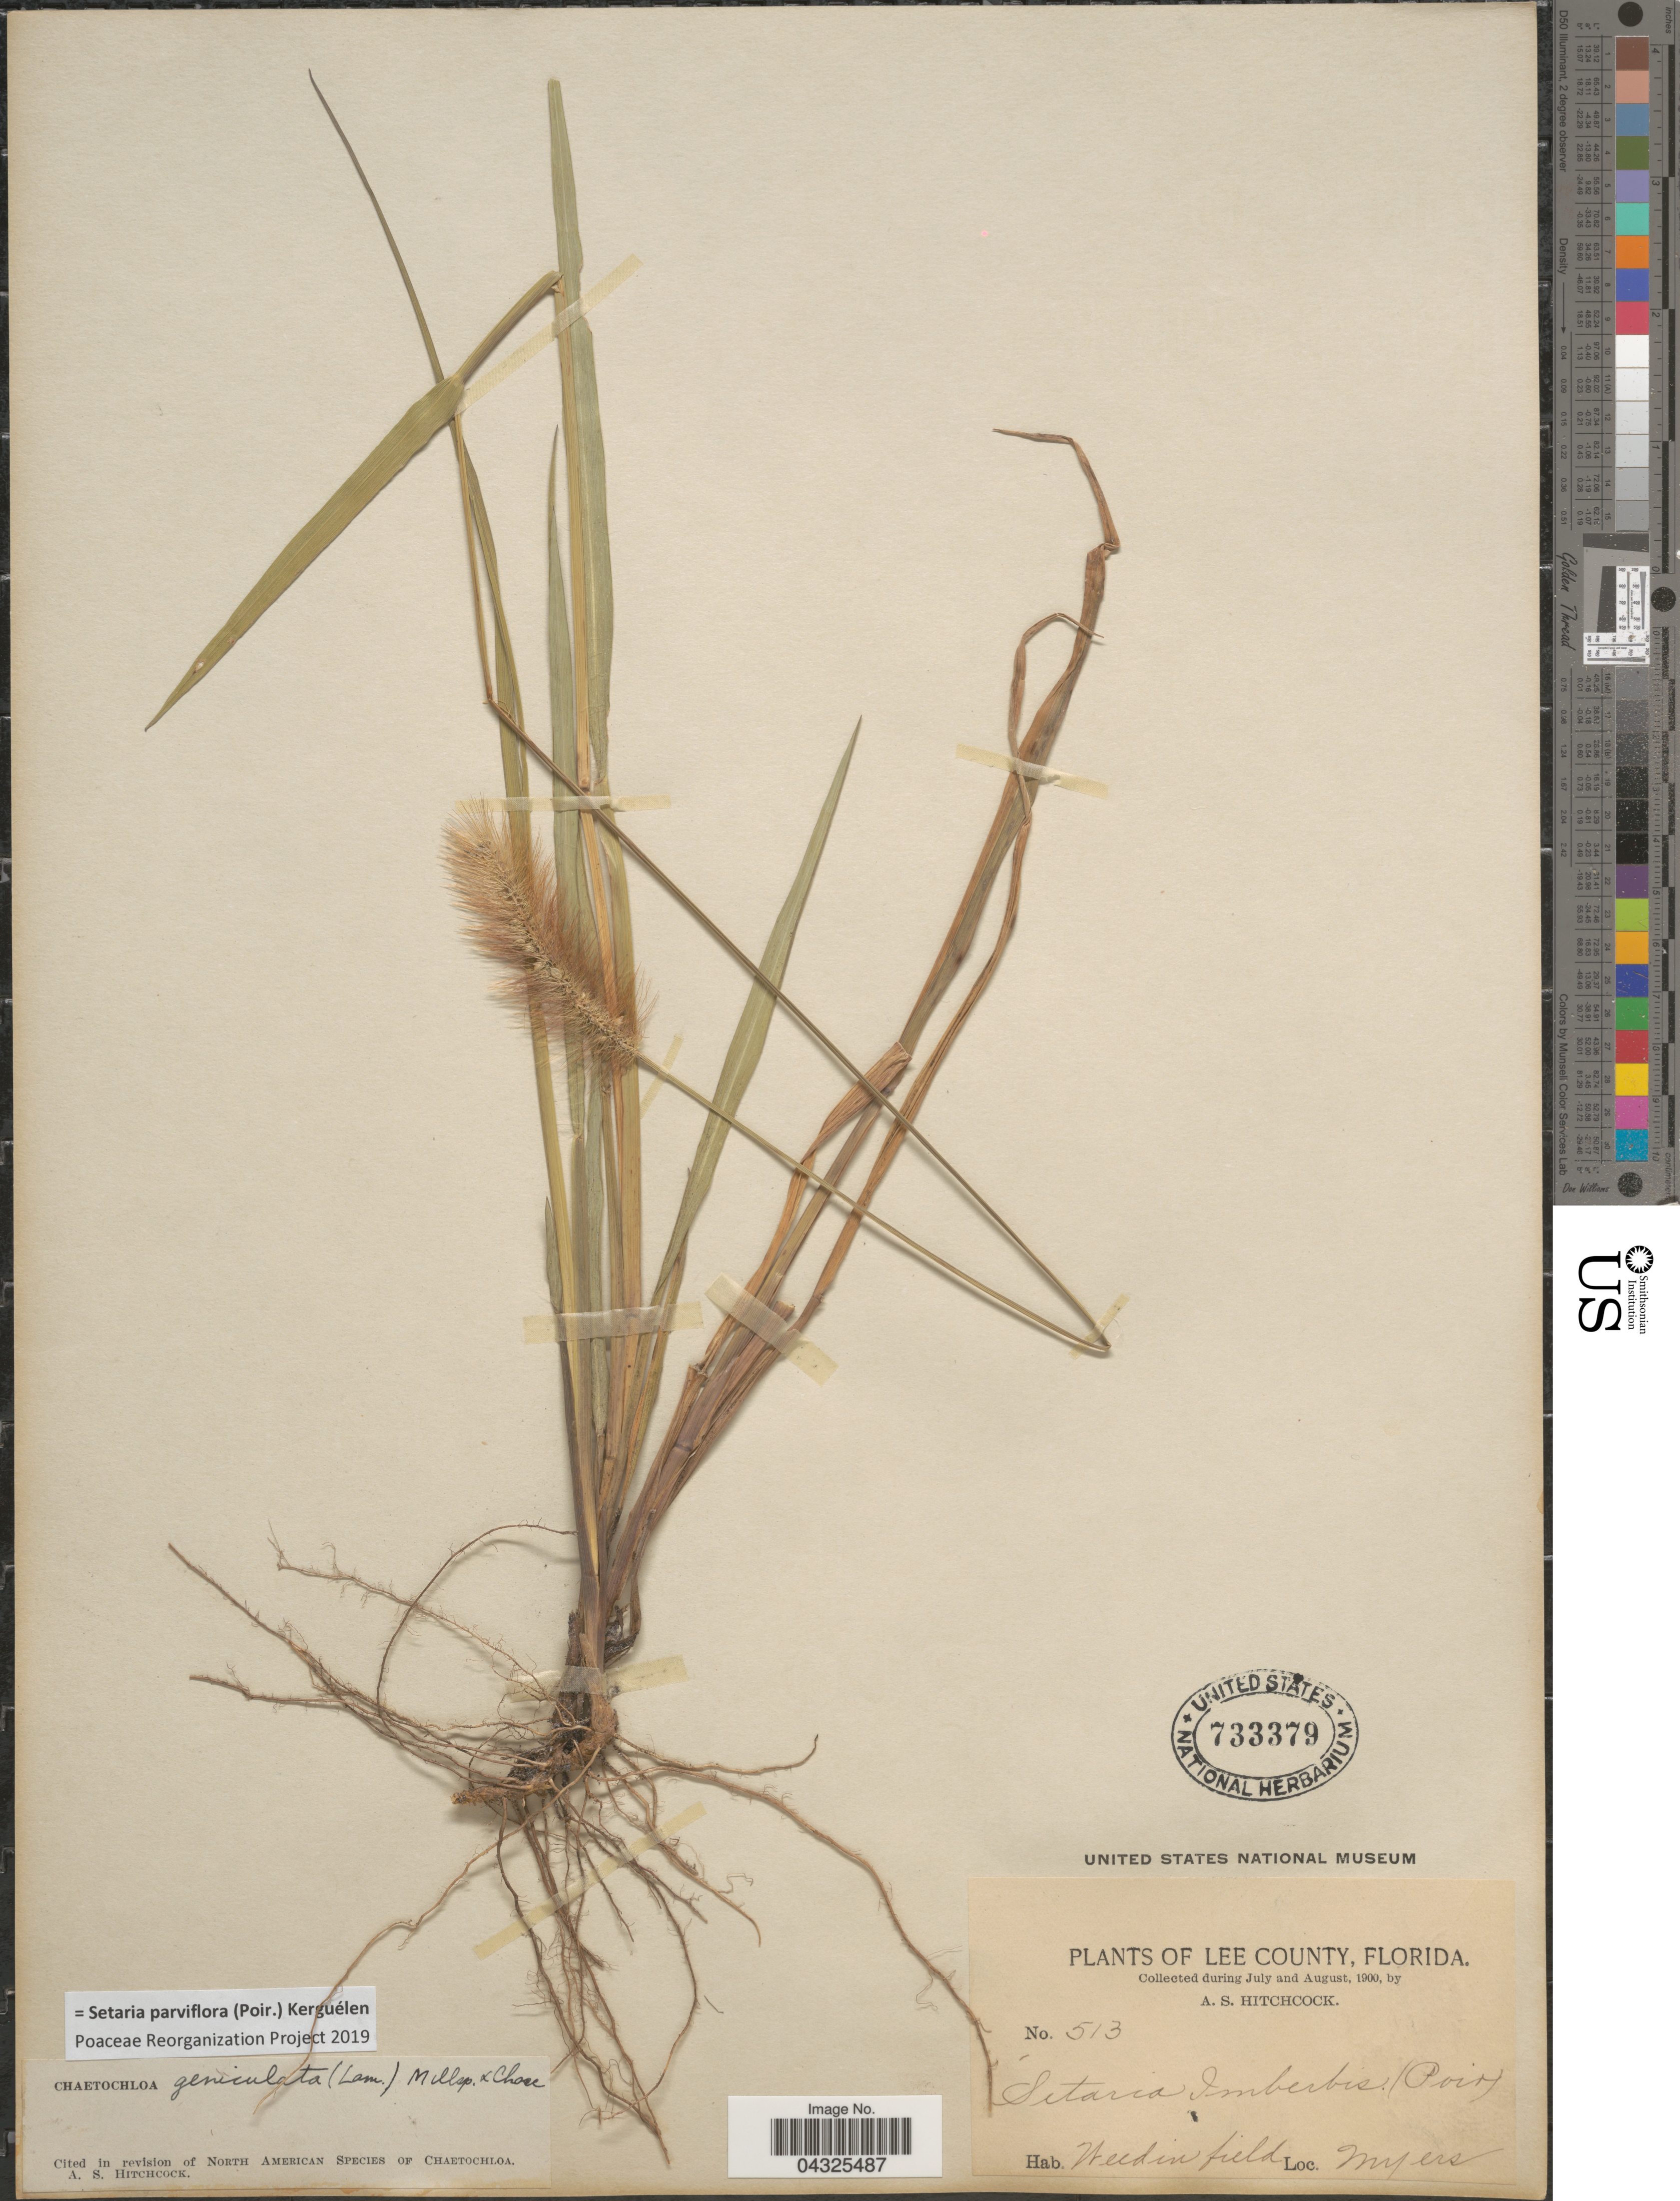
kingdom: Plantae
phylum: Tracheophyta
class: Liliopsida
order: Poales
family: Poaceae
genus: Setaria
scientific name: Setaria parviflora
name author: (Poir.) Kerguélen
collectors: A. S. Hitchcock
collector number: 513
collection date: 1900-07/1900-08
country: United States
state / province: Florida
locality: Lee County. Myers.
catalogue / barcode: US 733379